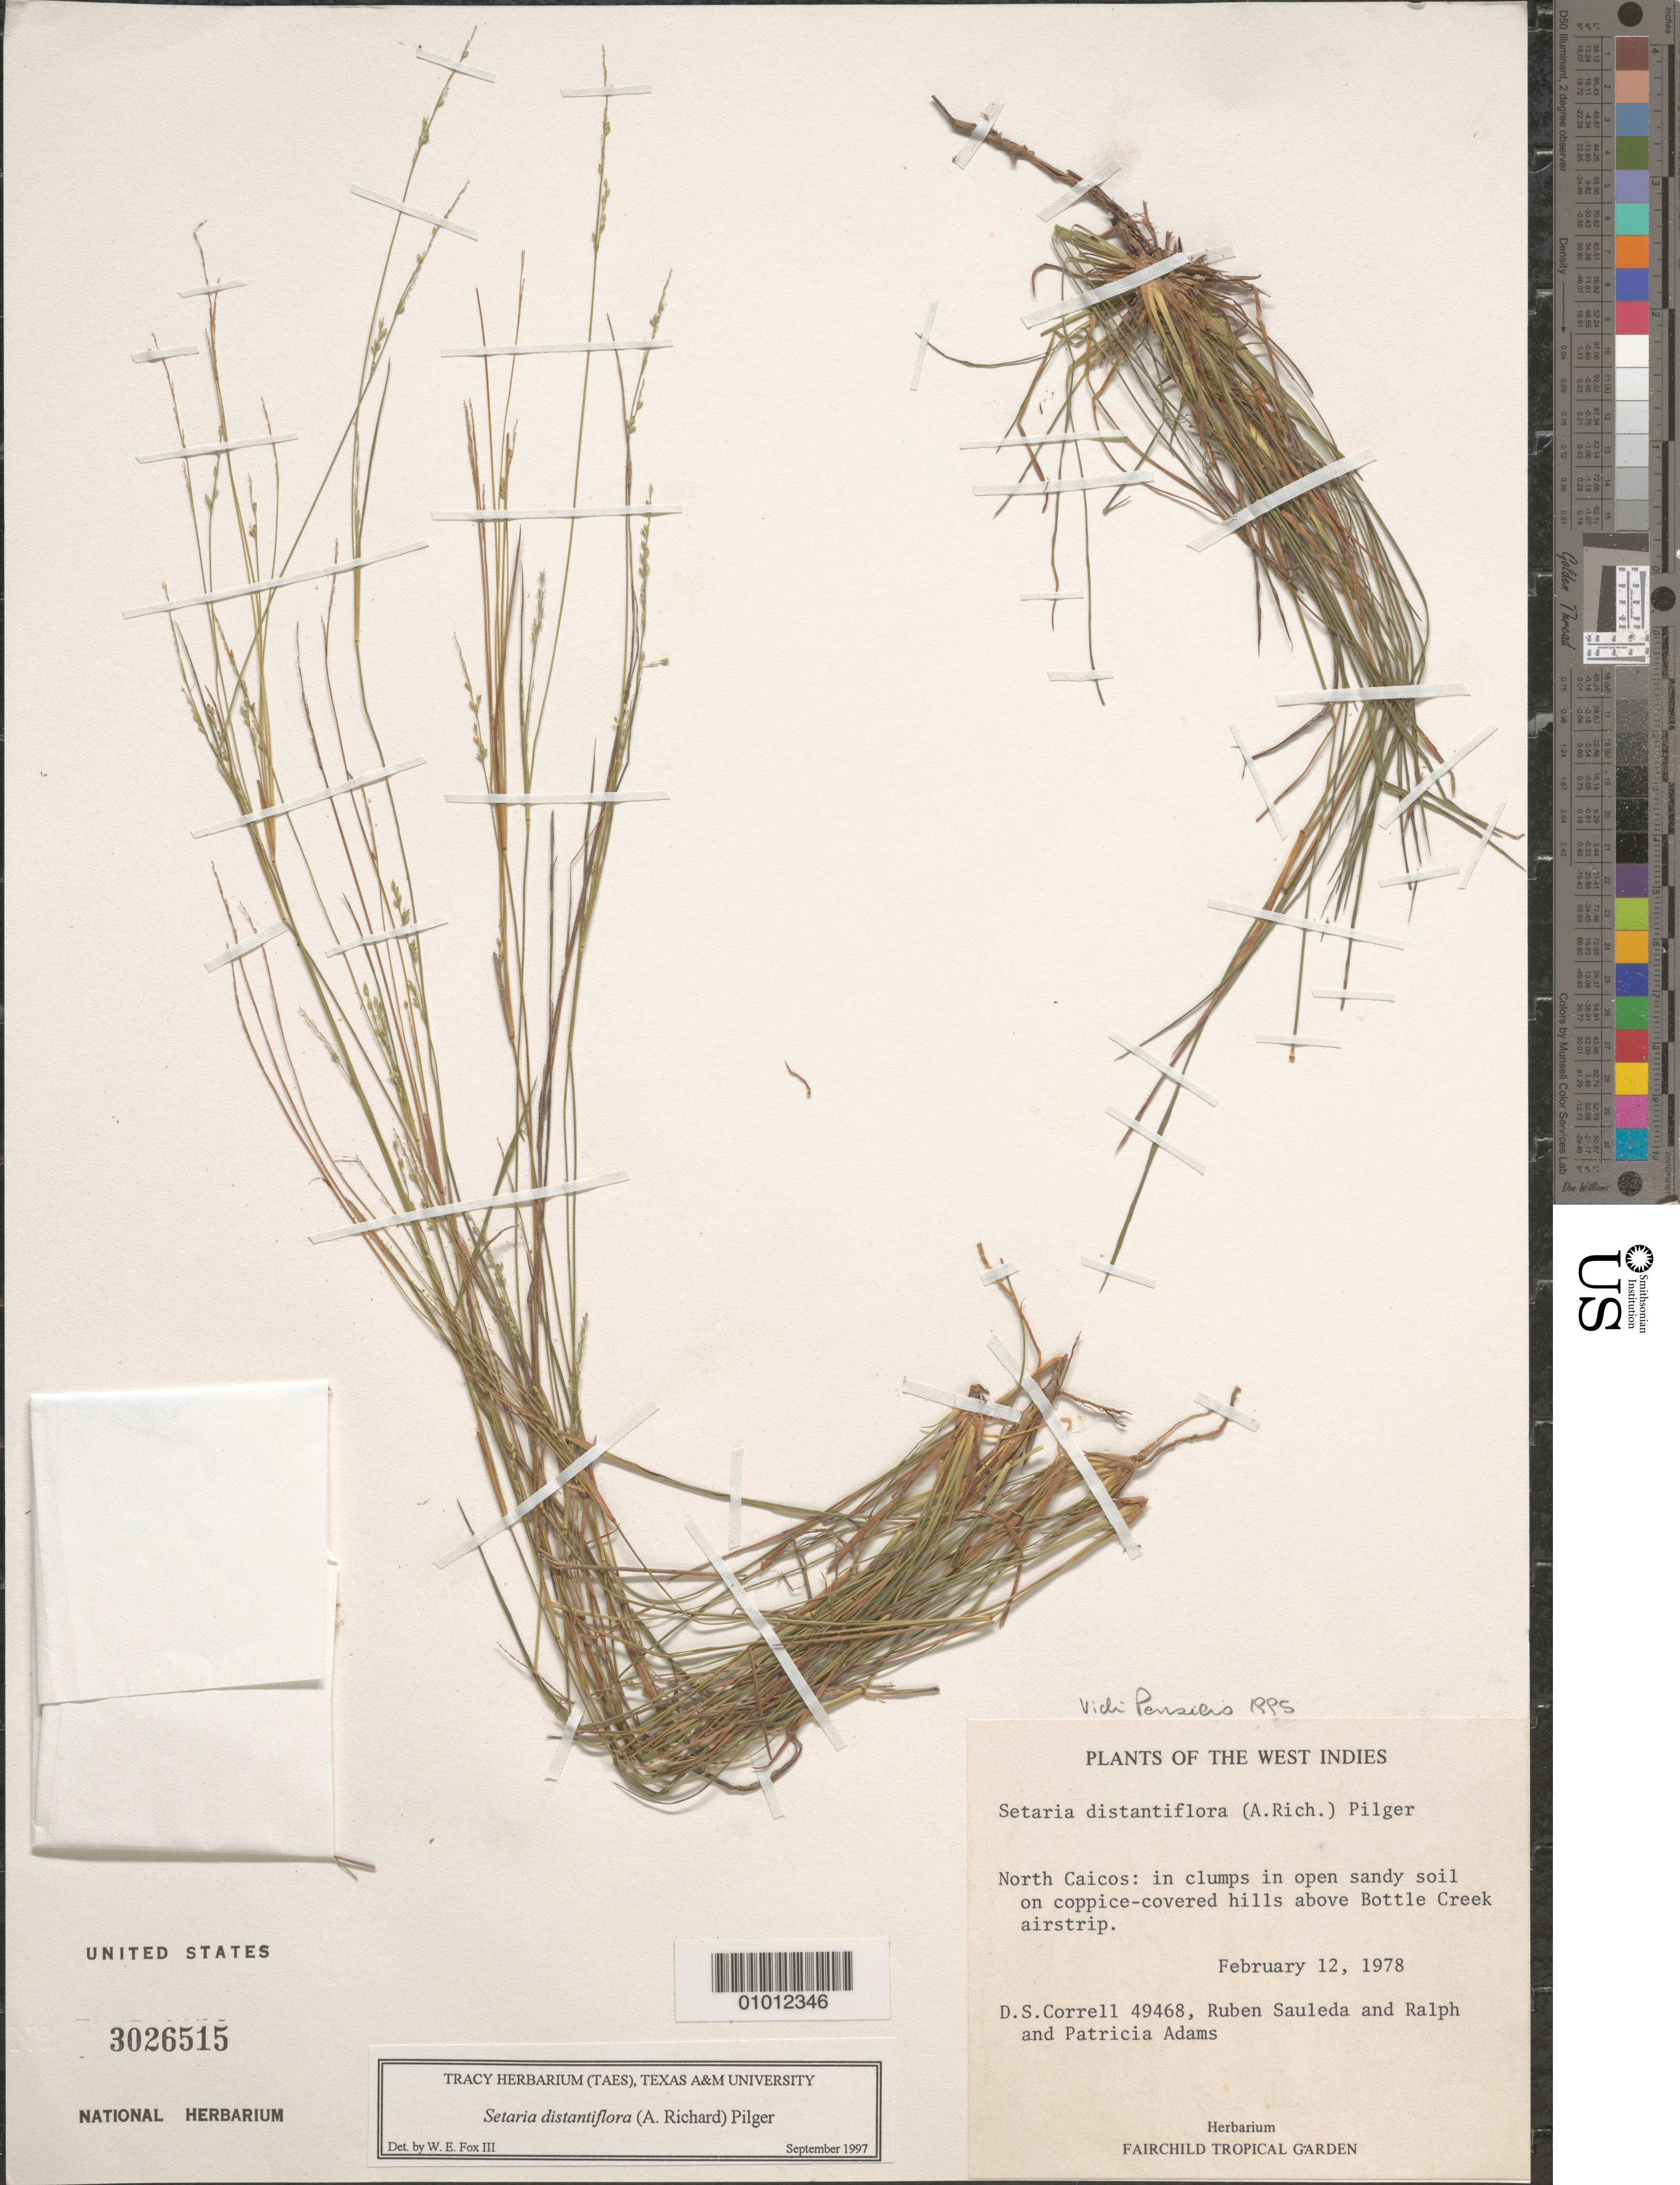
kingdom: Plantae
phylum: Tracheophyta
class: Liliopsida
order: Poales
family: Poaceae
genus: Setaria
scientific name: Setaria distantiflora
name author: (A. Rich.) Pilg.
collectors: D. S. Correll, R. Sauleda, P. H. Adams & R. Adams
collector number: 49468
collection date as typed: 12 Feb 1978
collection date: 1978-02-12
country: Turks and Caicos Islands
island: North Caicos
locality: Above Bottle Creek airstrip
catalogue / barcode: US 3026515